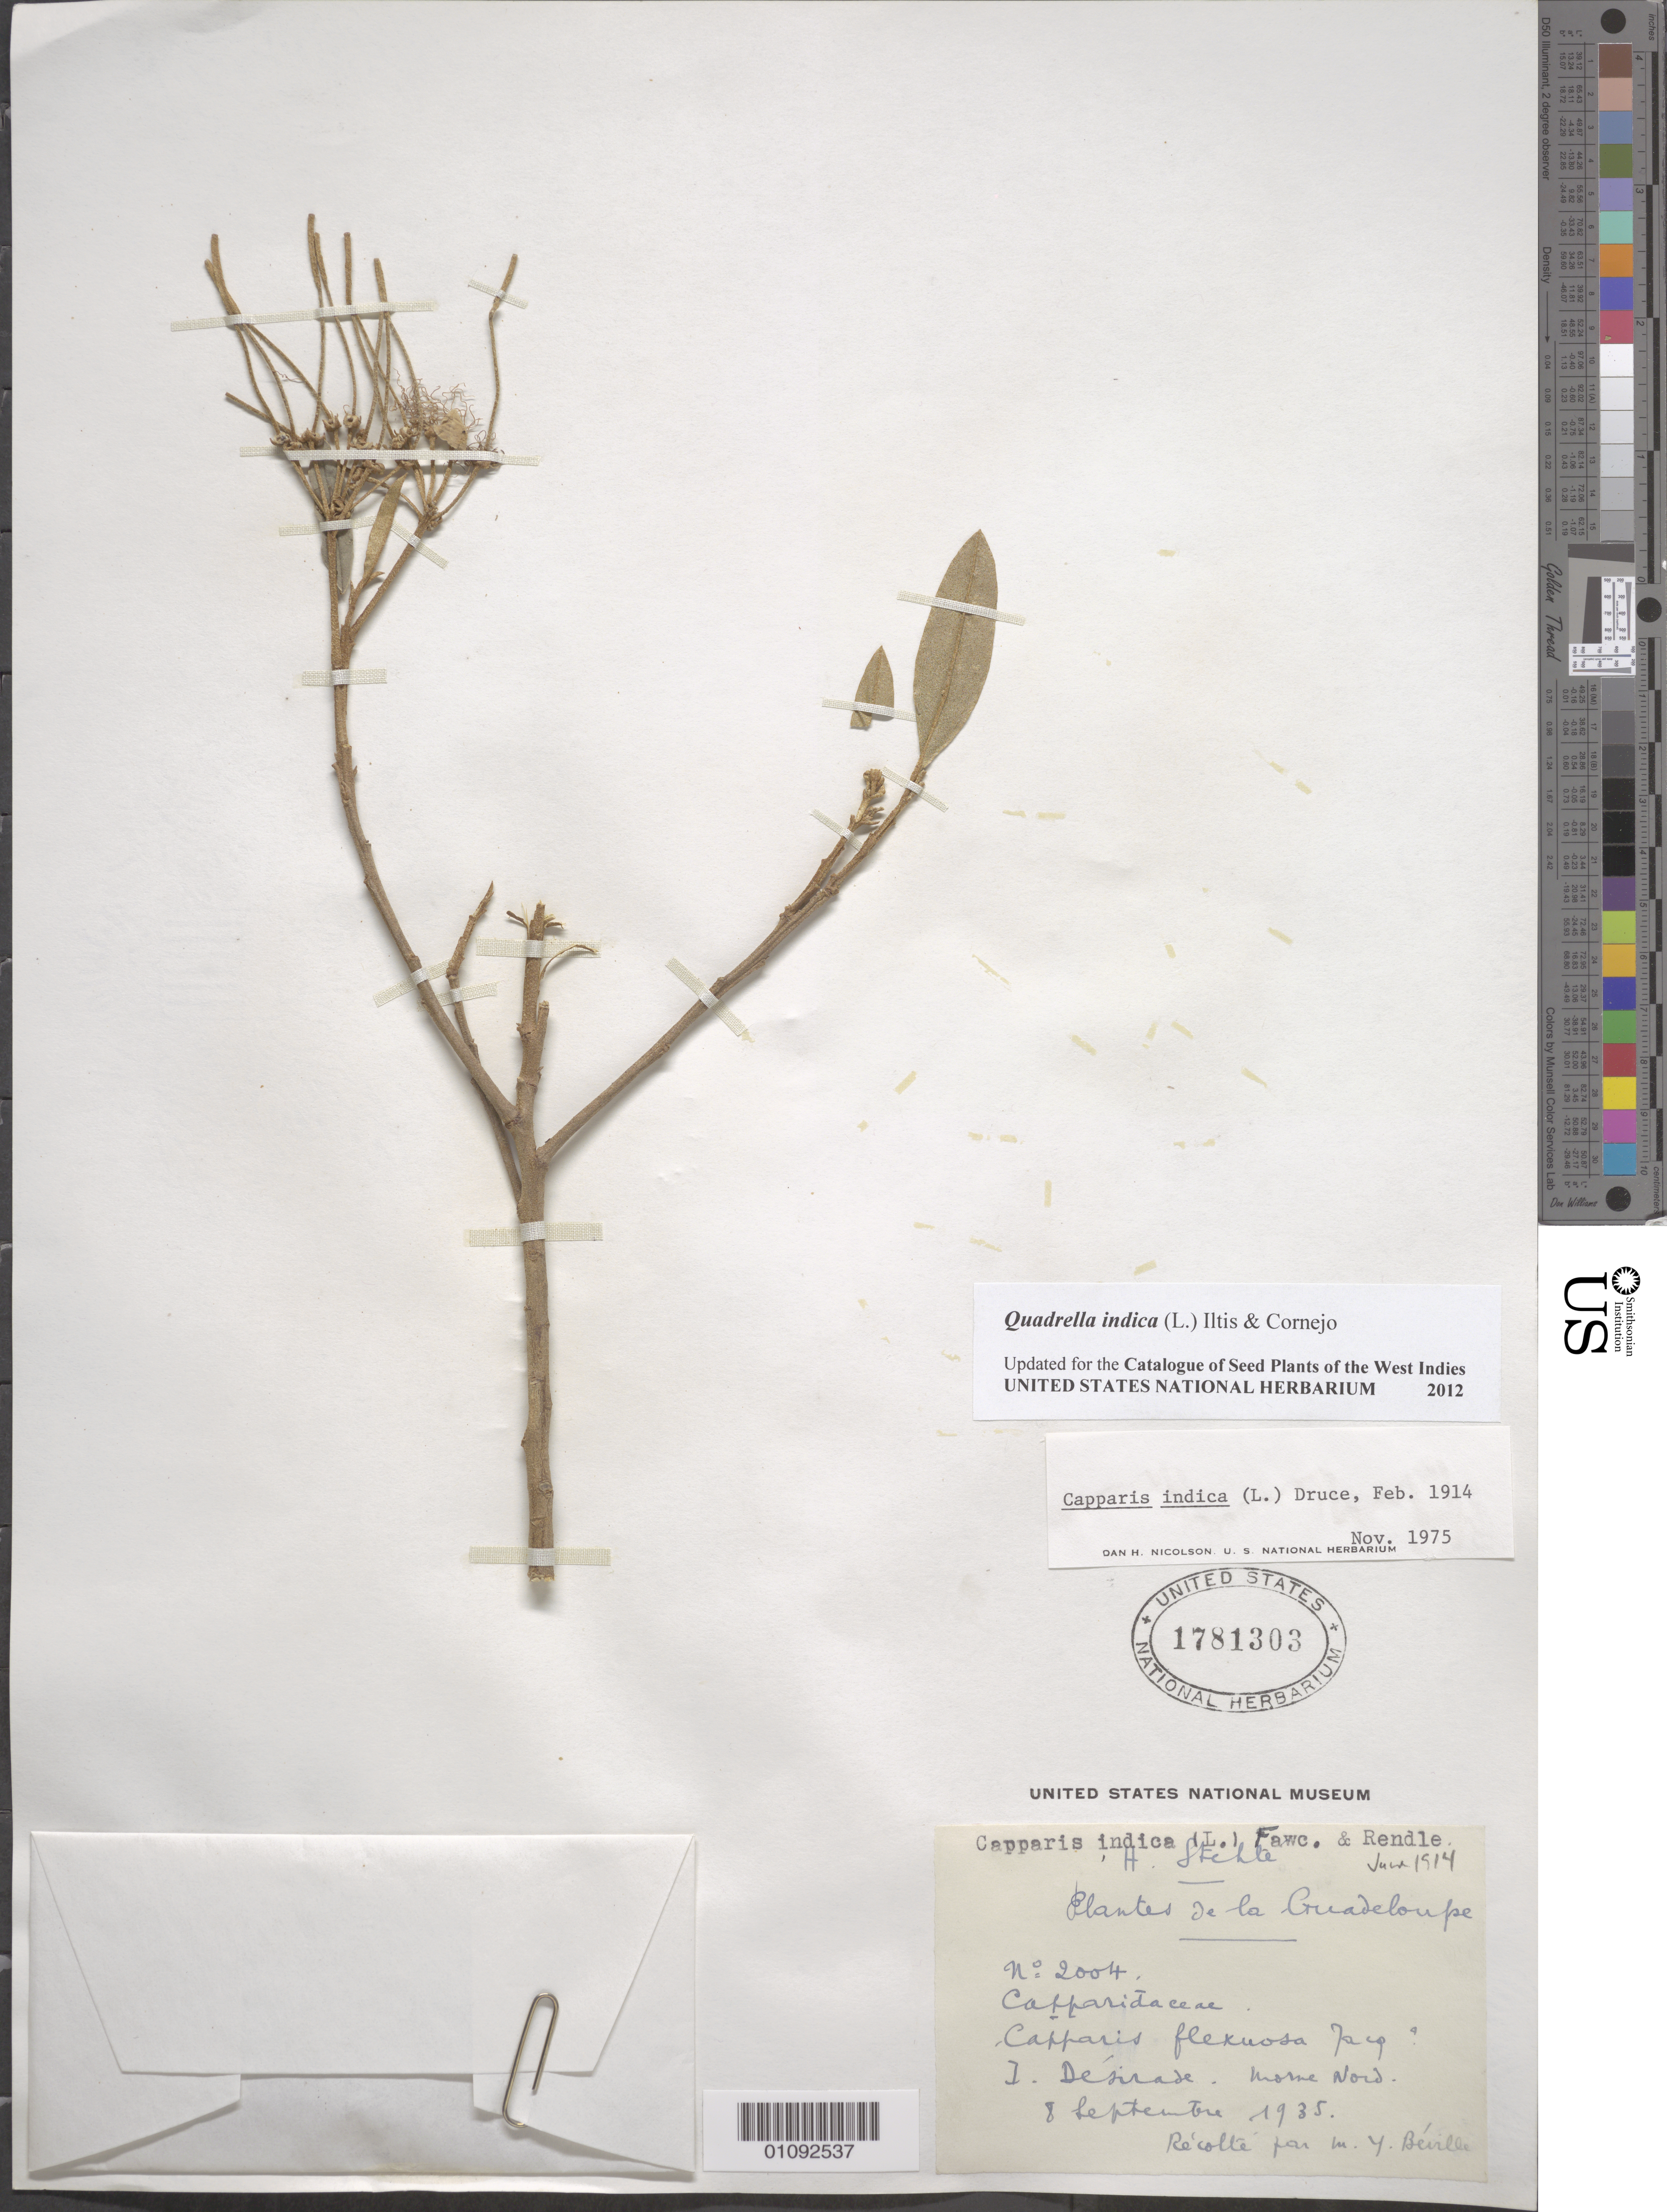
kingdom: Plantae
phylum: Tracheophyta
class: Magnoliopsida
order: Brassicales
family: Capparaceae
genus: Quadrella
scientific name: Quadrella indica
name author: (L.) Iltis & Cornejo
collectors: H. Stehlé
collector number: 2004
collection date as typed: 08 Sep 1935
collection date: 1935-09-08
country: Guadeloupe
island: La Désirade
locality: Mome Nord(?)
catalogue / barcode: US 1781303